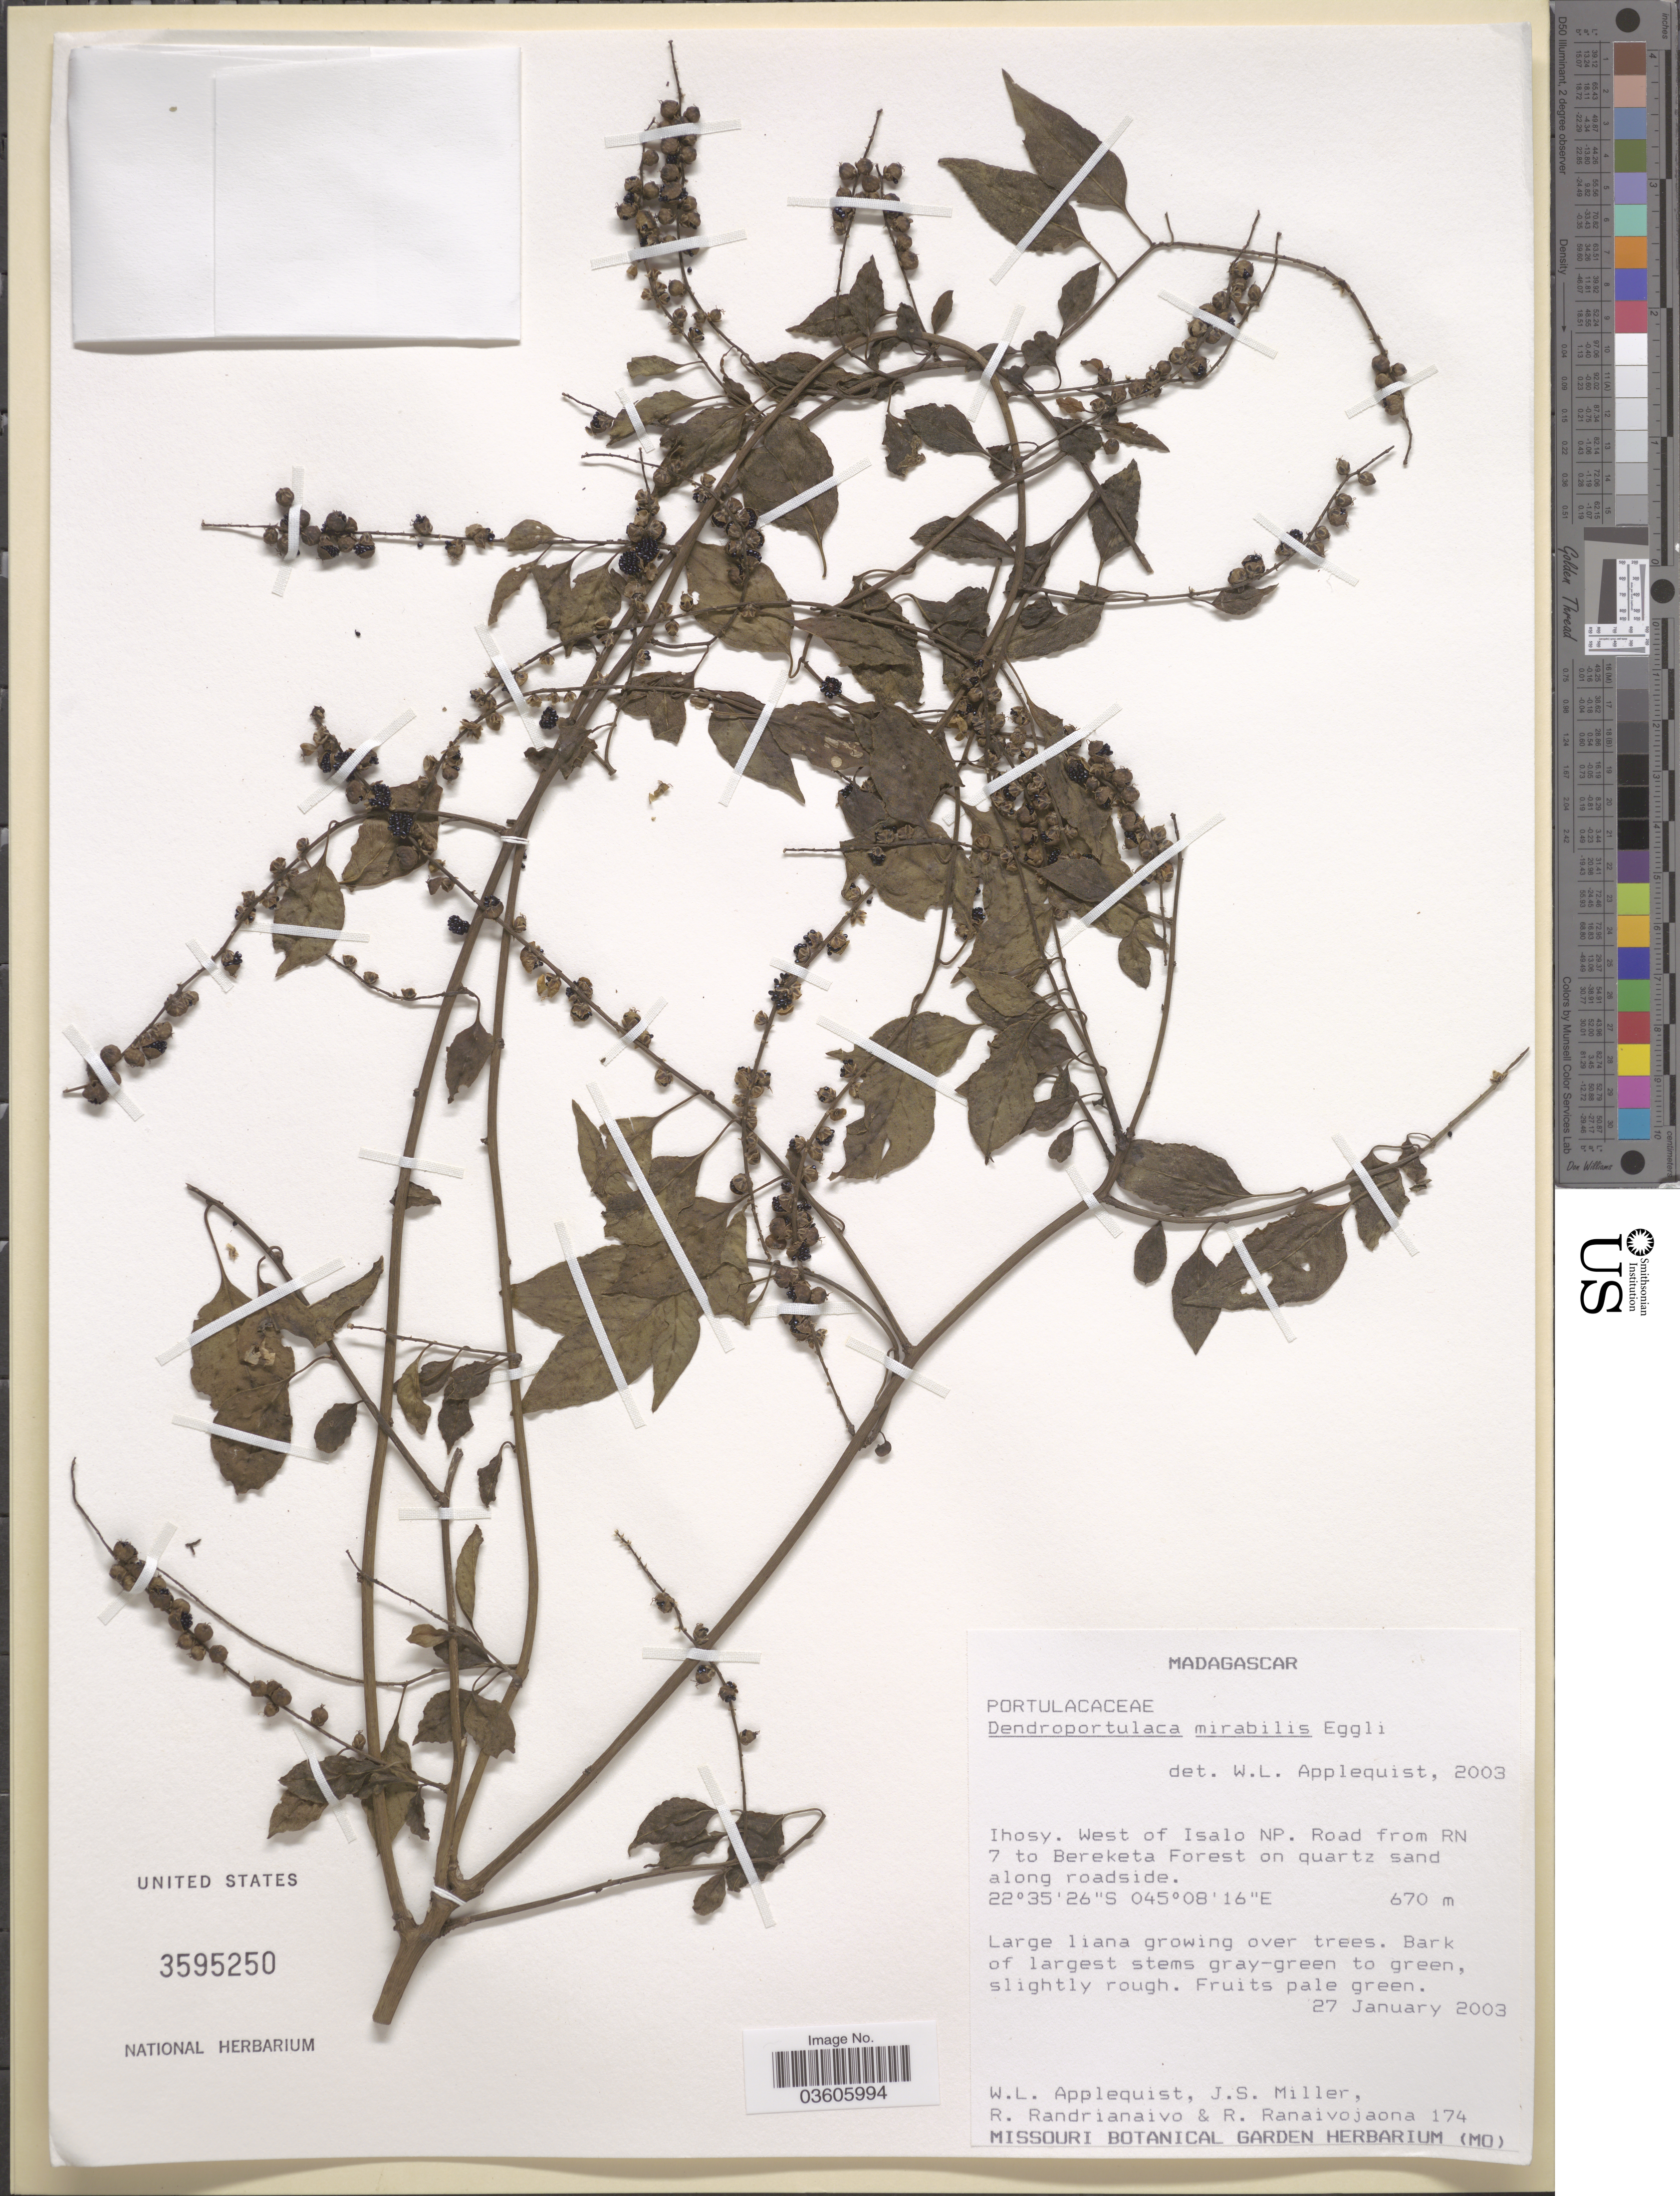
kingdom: Plantae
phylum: Tracheophyta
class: Magnoliopsida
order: Caryophyllales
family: Amaranthaceae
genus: Deeringia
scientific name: Deeringia mirabilis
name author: (Eggli) Appleq. & D.B. Pratt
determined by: Applequist, W. L.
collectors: W. Applequist, J. S. Miller, R. Randrianaivo & R. Ranaivojaona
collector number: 174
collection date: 2003-01-27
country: Madagascar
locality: Ihosy. West of Isalo NP. Road from RN 7 to Bereketa Forest.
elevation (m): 670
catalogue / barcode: US 3595250